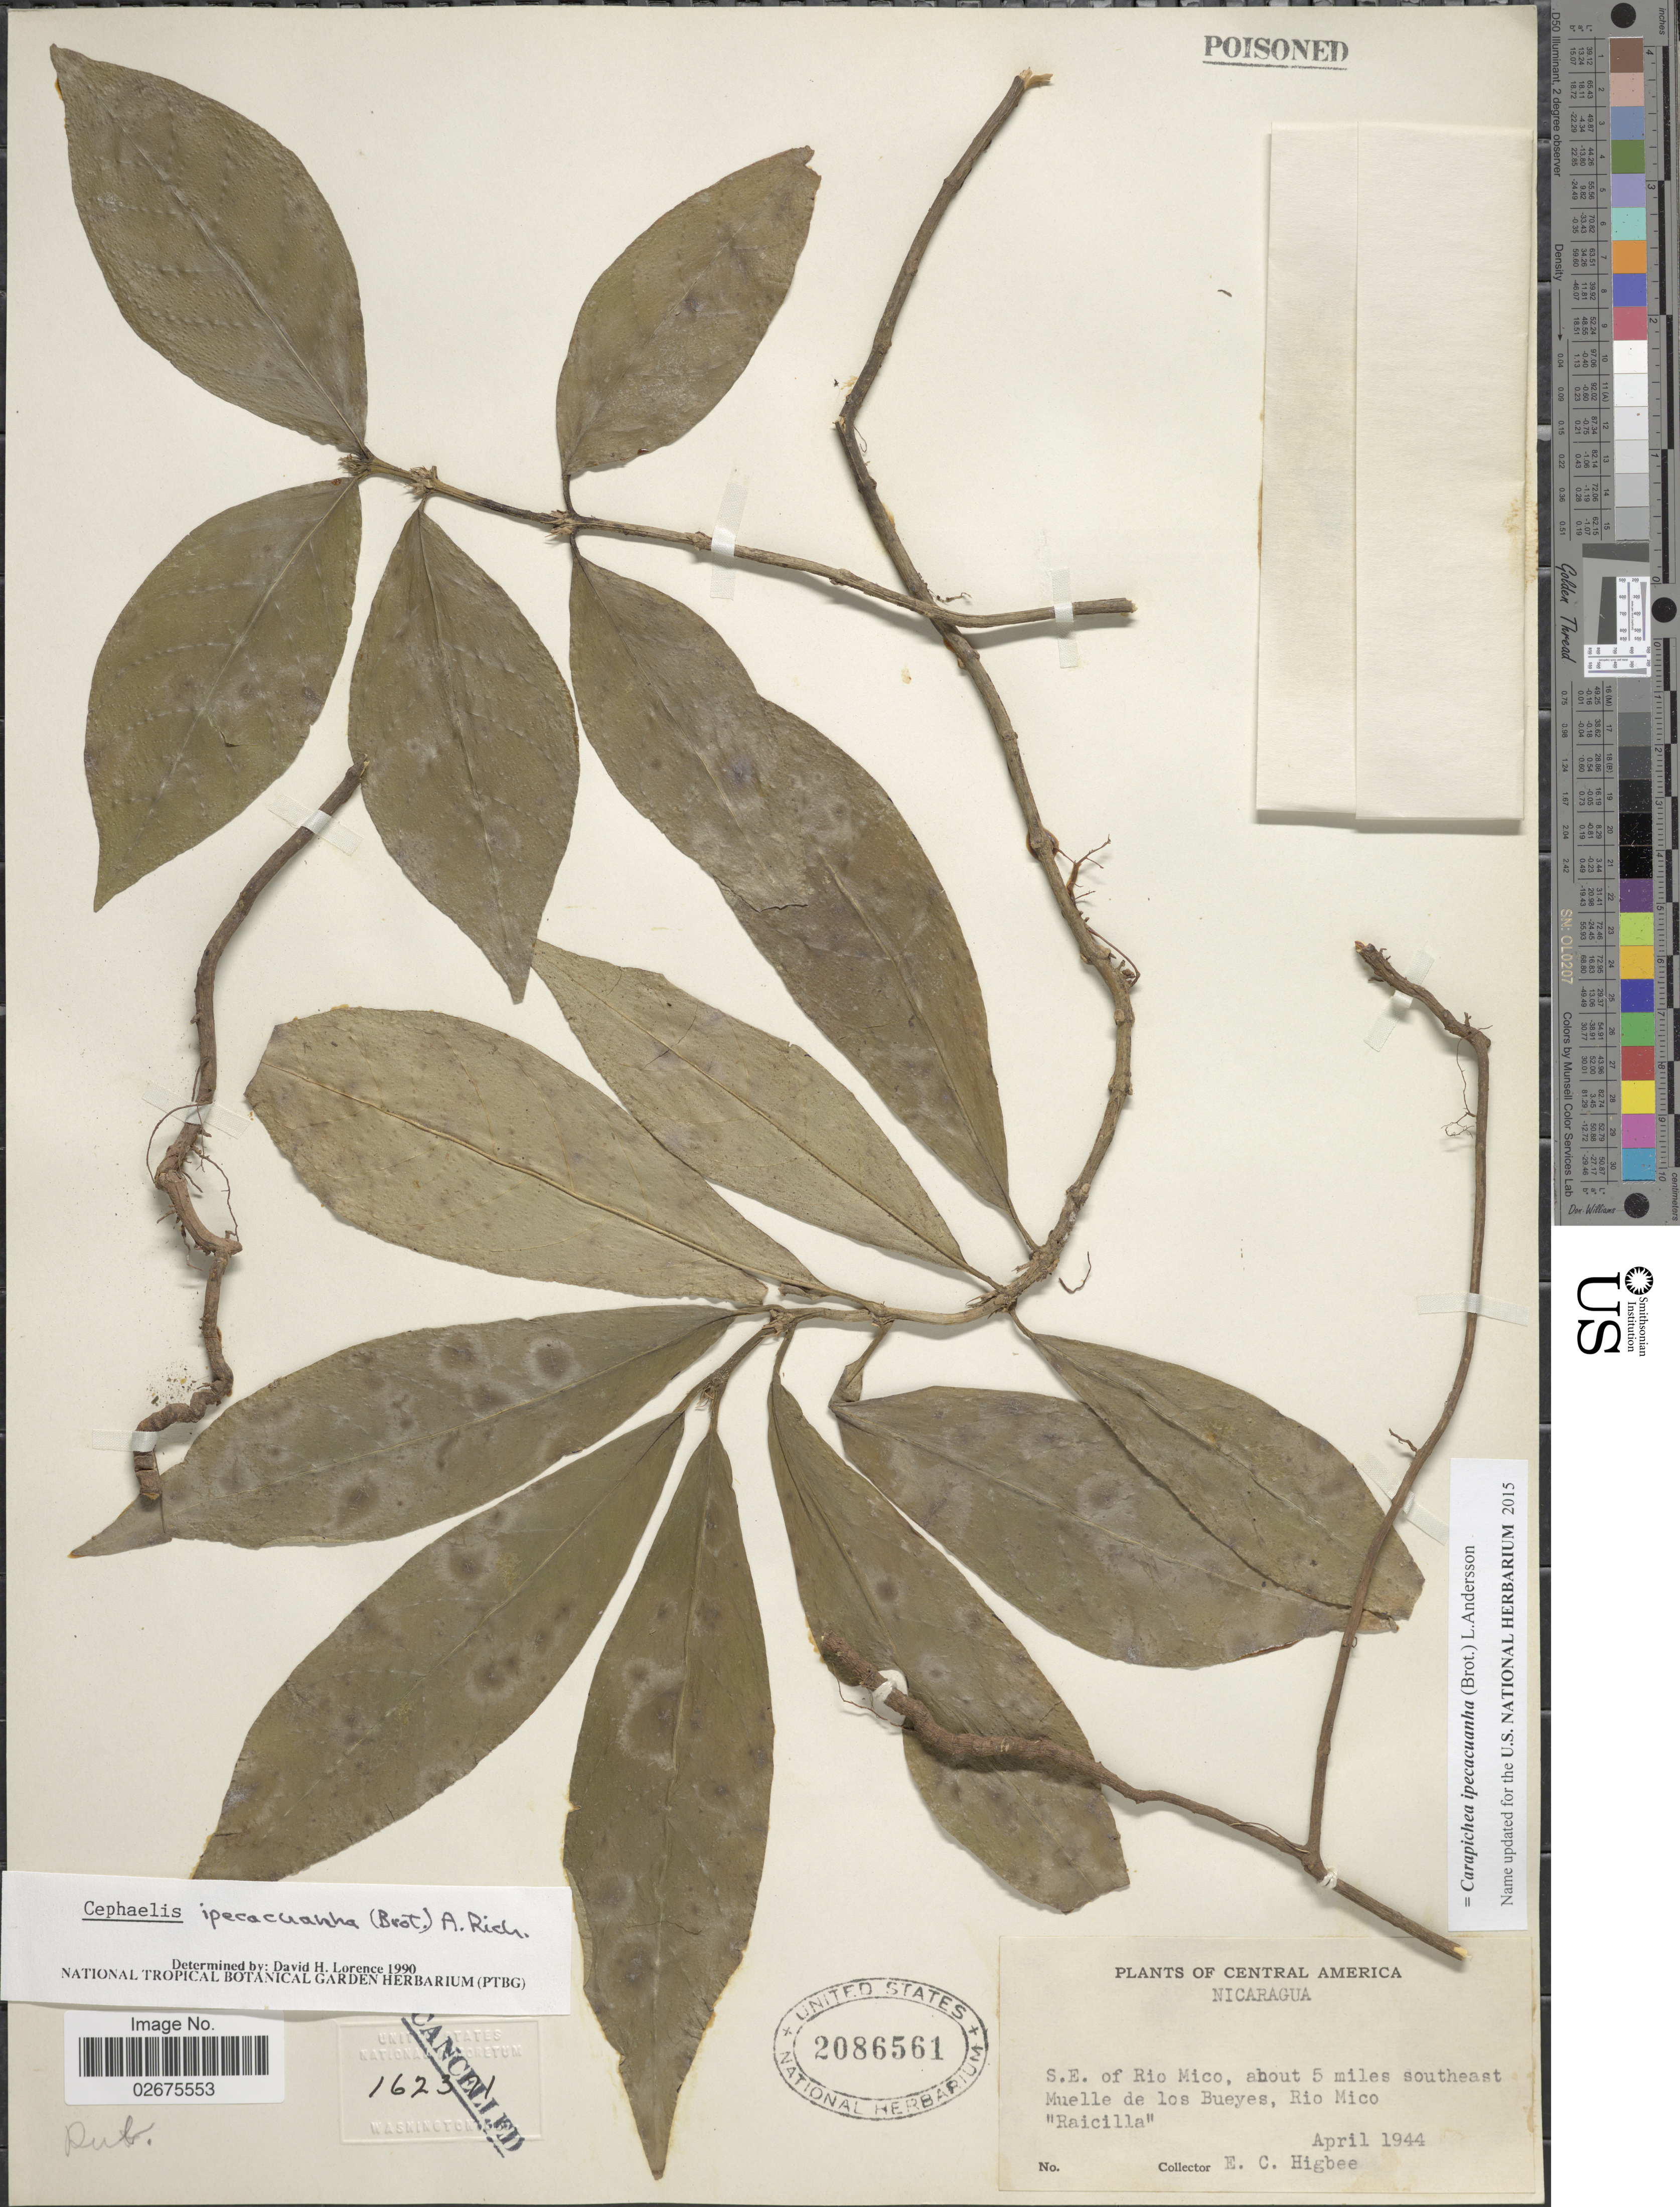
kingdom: Plantae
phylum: Tracheophyta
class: Magnoliopsida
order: Gentianales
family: Rubiaceae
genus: Carapichea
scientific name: Carapichea ipecacuanha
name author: (Brot.) L. Andersson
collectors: G. Higbee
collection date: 1944-04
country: Nicaragua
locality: S.E. of Rio Mico, about 5 miles southeast Muelle de los Bueyes, Rio Mico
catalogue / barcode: US 2086561